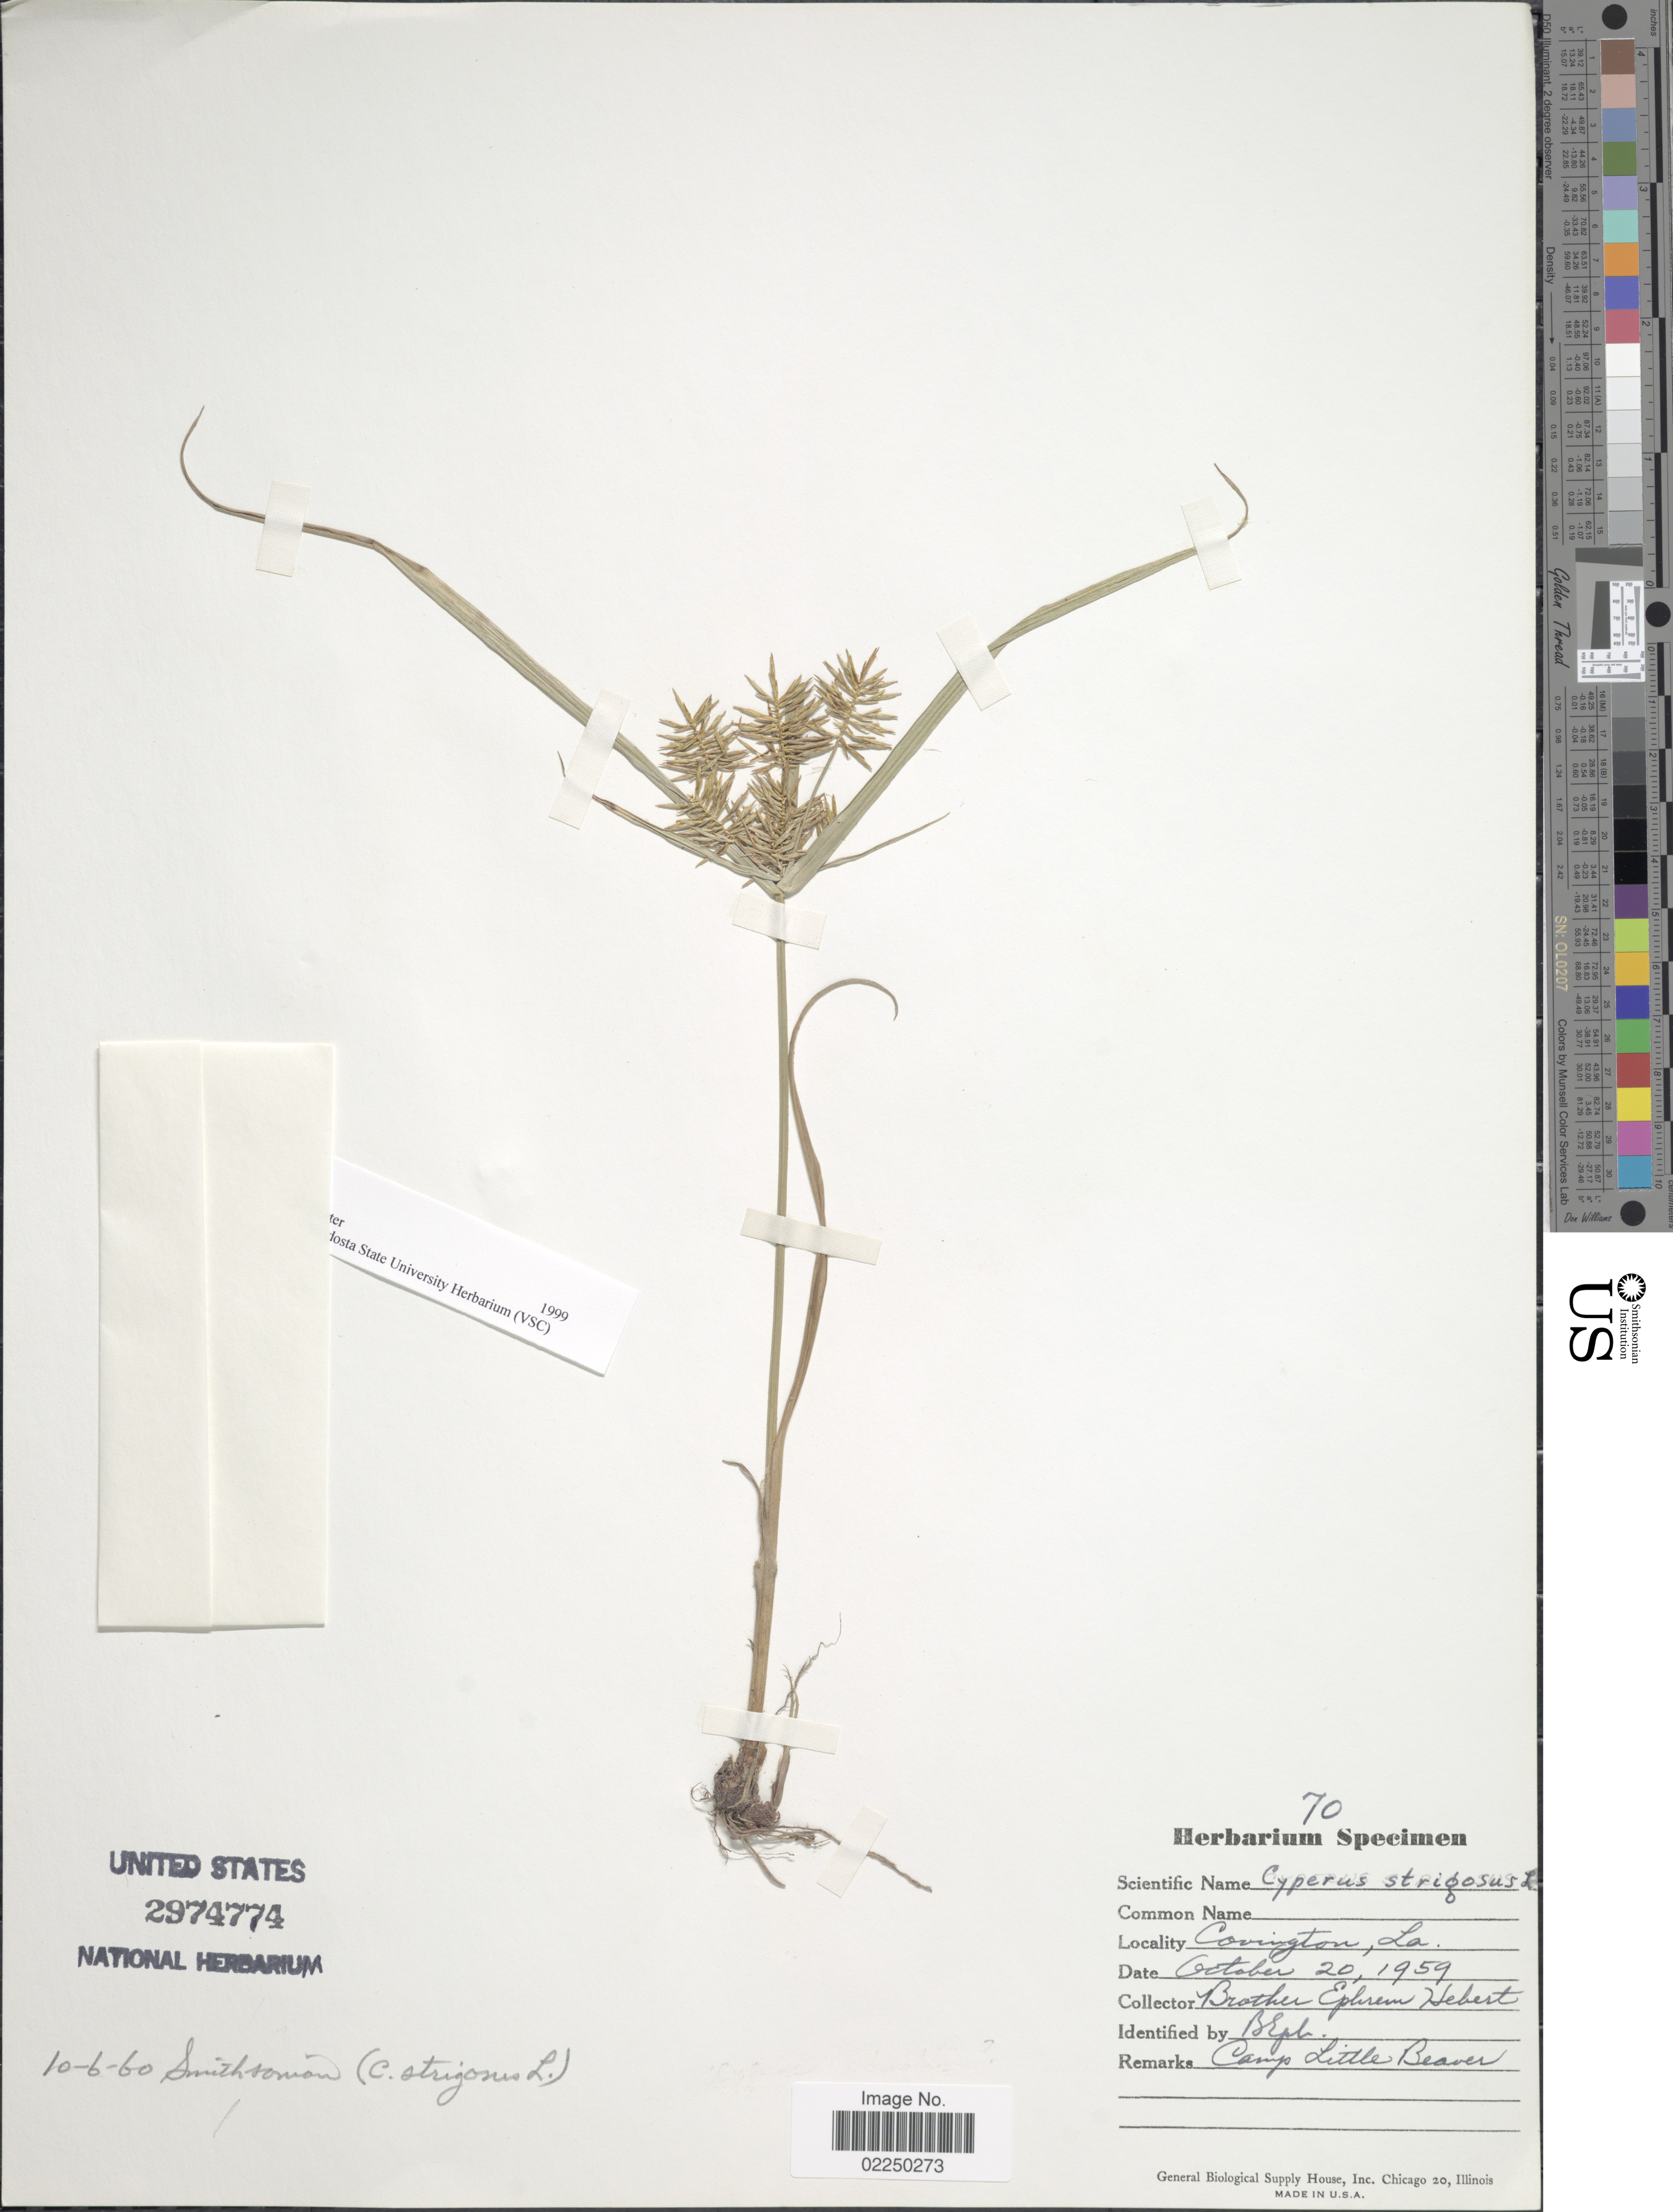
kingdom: Plantae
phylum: Tracheophyta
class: Liliopsida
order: Poales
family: Cyperaceae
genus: Cyperus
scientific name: Cyperus strigosus L.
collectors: E. Hebert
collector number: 70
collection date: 1959-10-20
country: United States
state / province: Louisiana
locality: Covington, Camp Little Beaver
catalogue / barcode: US 2974774